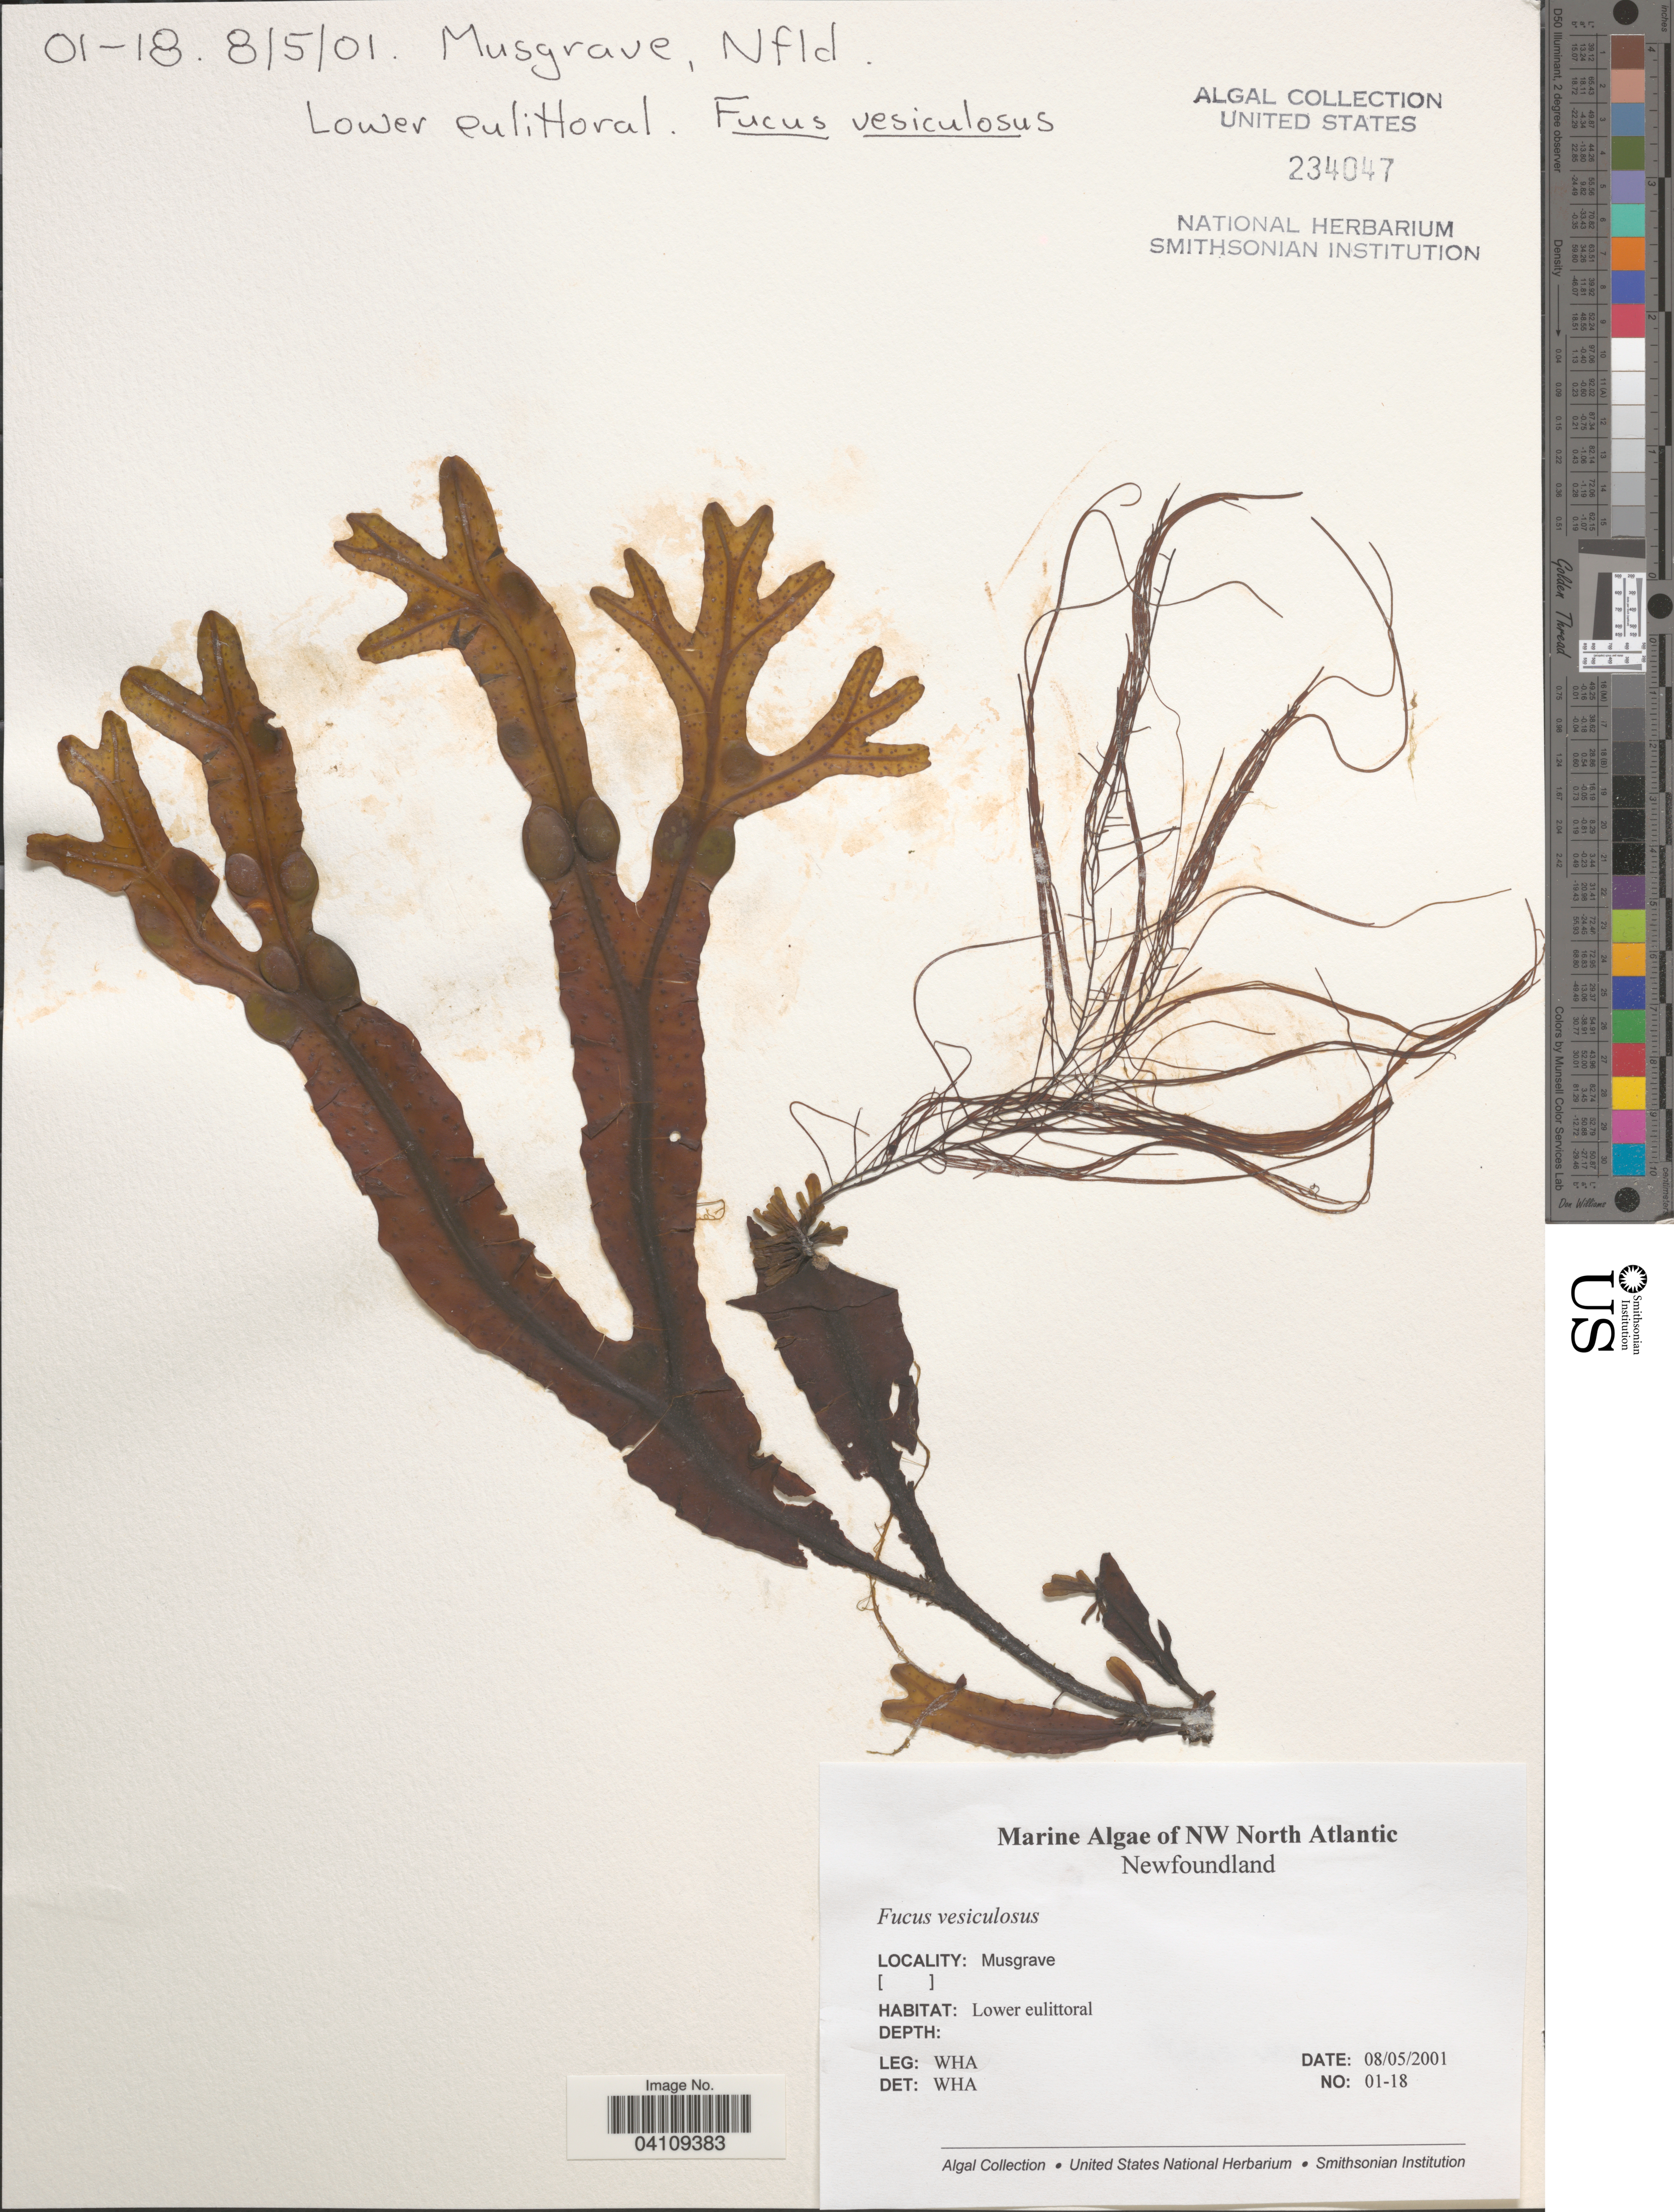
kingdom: Chromista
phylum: Ochrophyta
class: Phaeophyceae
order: Fucales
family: Fucaceae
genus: Fucus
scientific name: Fucus vesiculosus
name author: L.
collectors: W. H. Adey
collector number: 01-18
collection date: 2001-05-08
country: Canada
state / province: Newfoundland and Labrador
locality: NW North Atlantic. Musgrave.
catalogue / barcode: US 234047